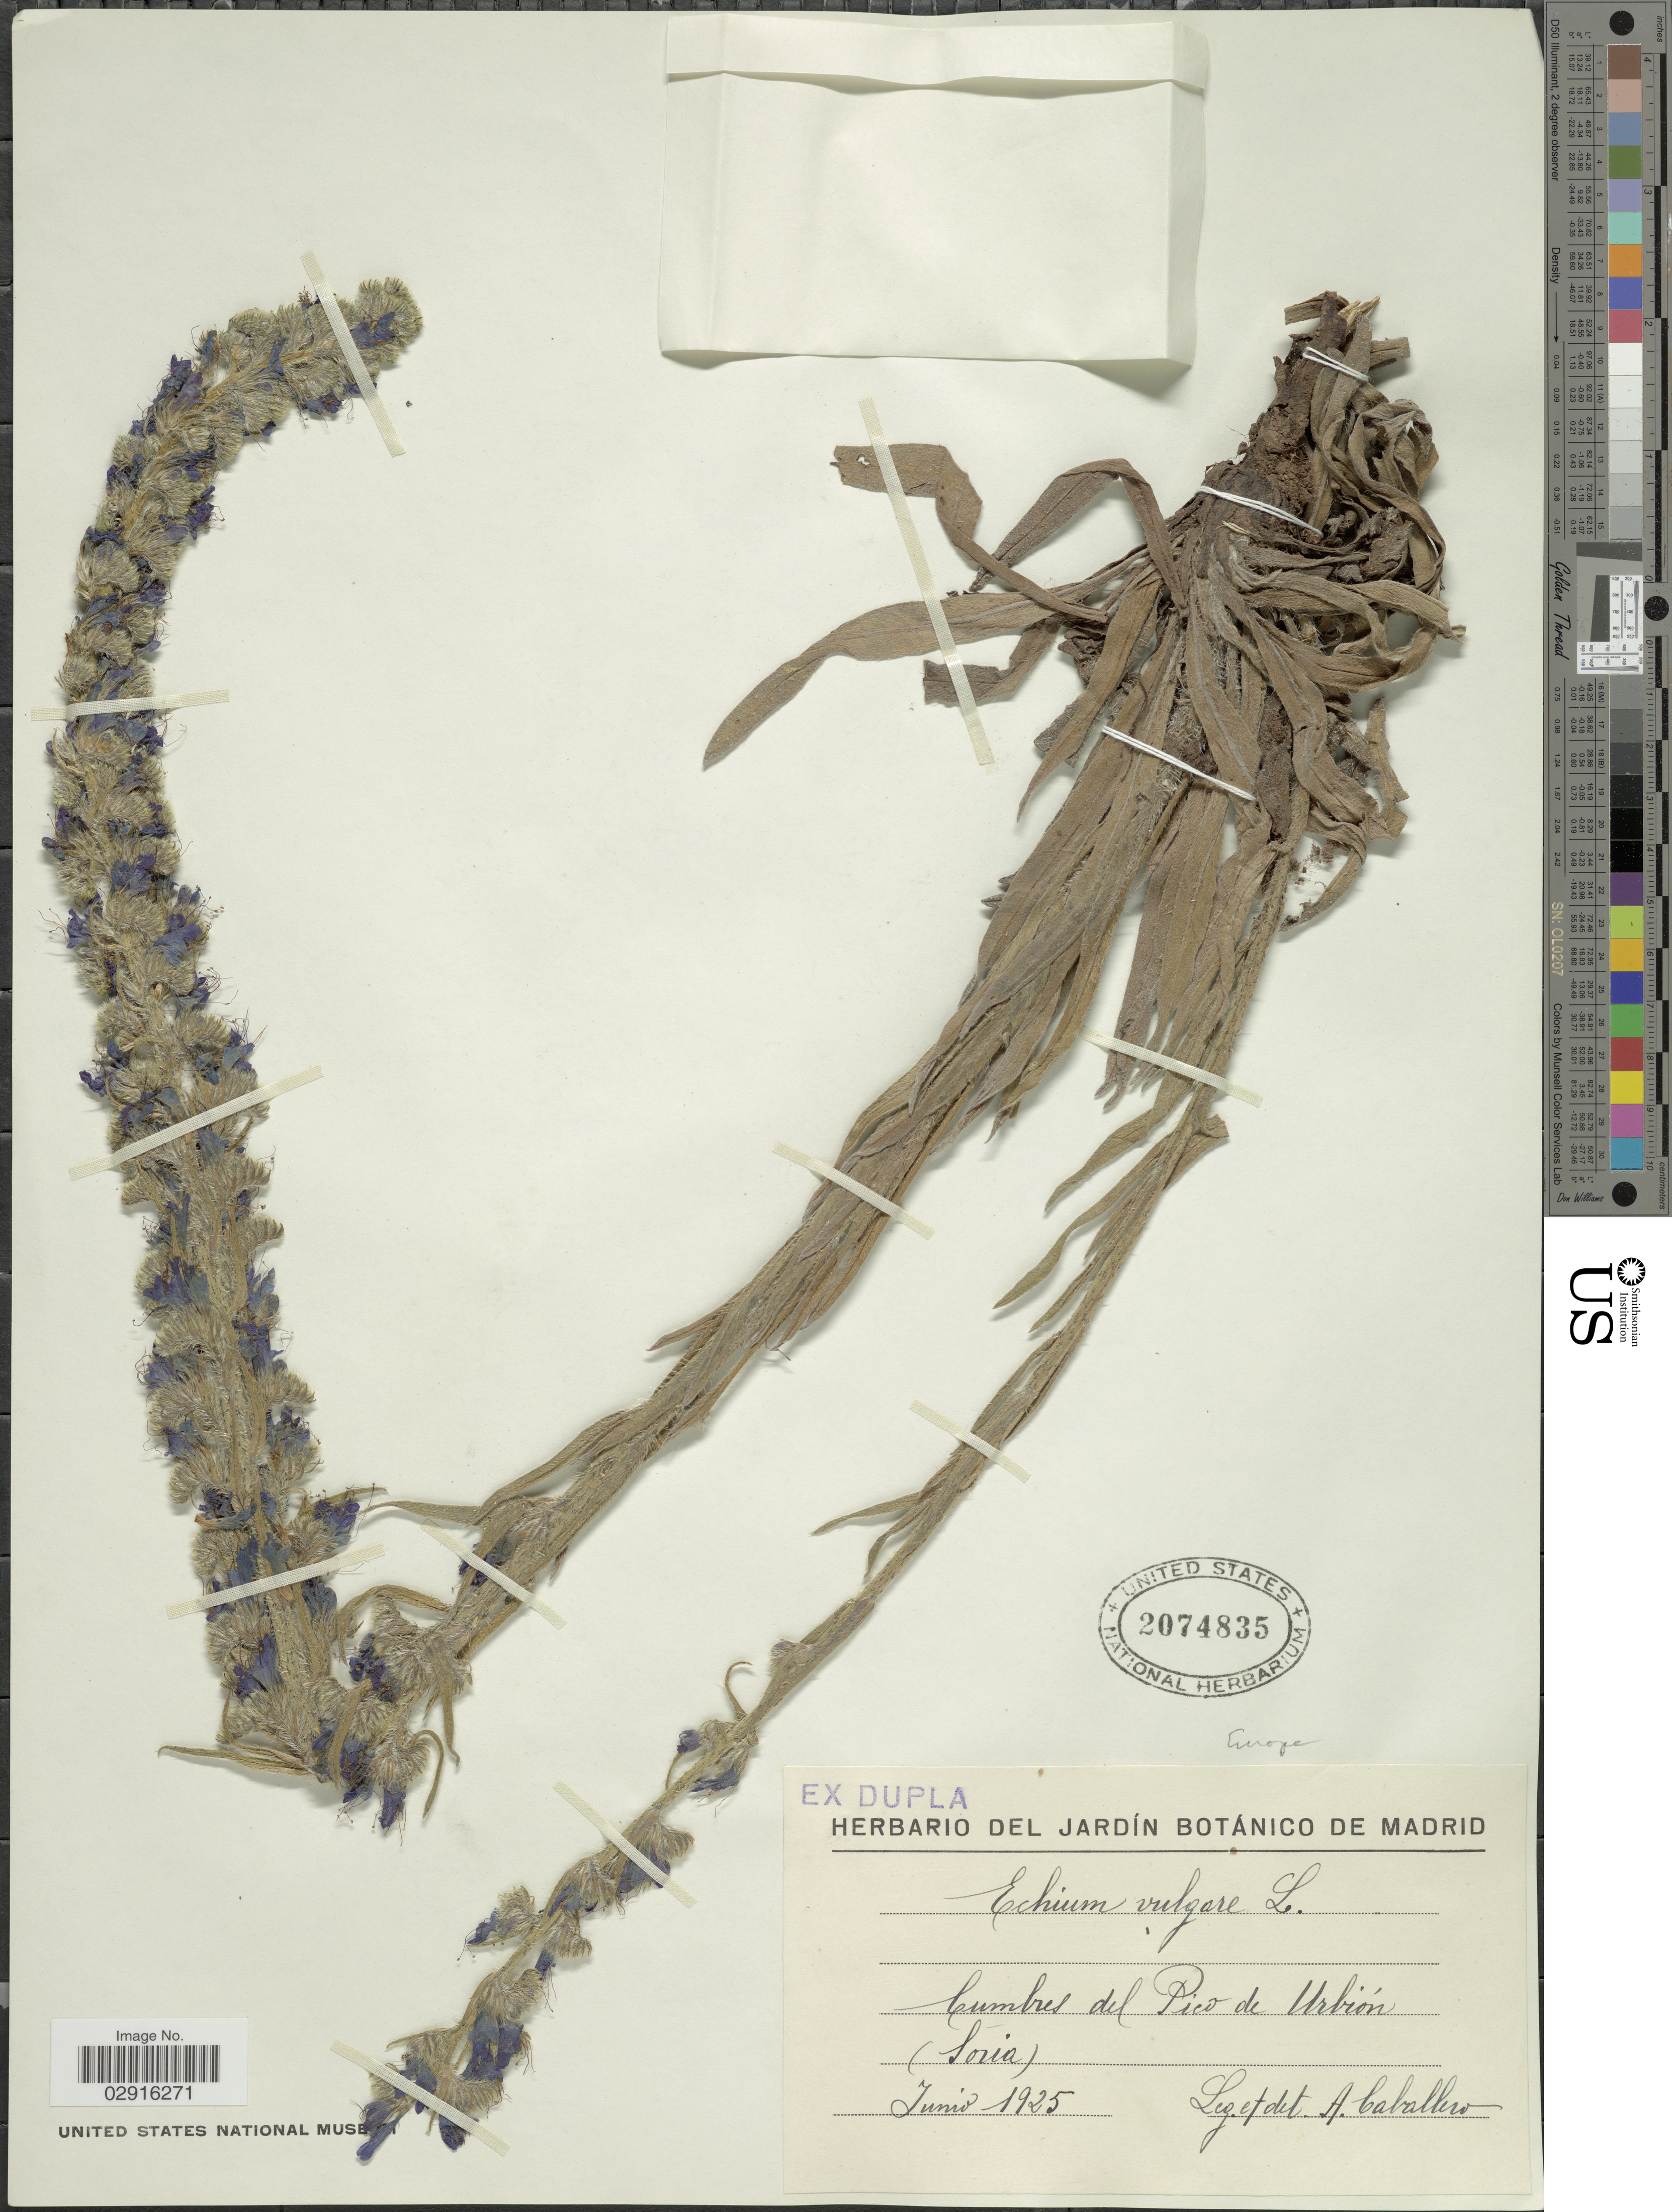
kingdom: Plantae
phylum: Tracheophyta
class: Magnoliopsida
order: Boraginales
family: Boraginaceae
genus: Echium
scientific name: Echium vulgare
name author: L.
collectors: A. Caballero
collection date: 1925-06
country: Spain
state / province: Madrid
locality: Cumbres del Pico de Urbión (Soria). Madrid.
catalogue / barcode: US 2074835